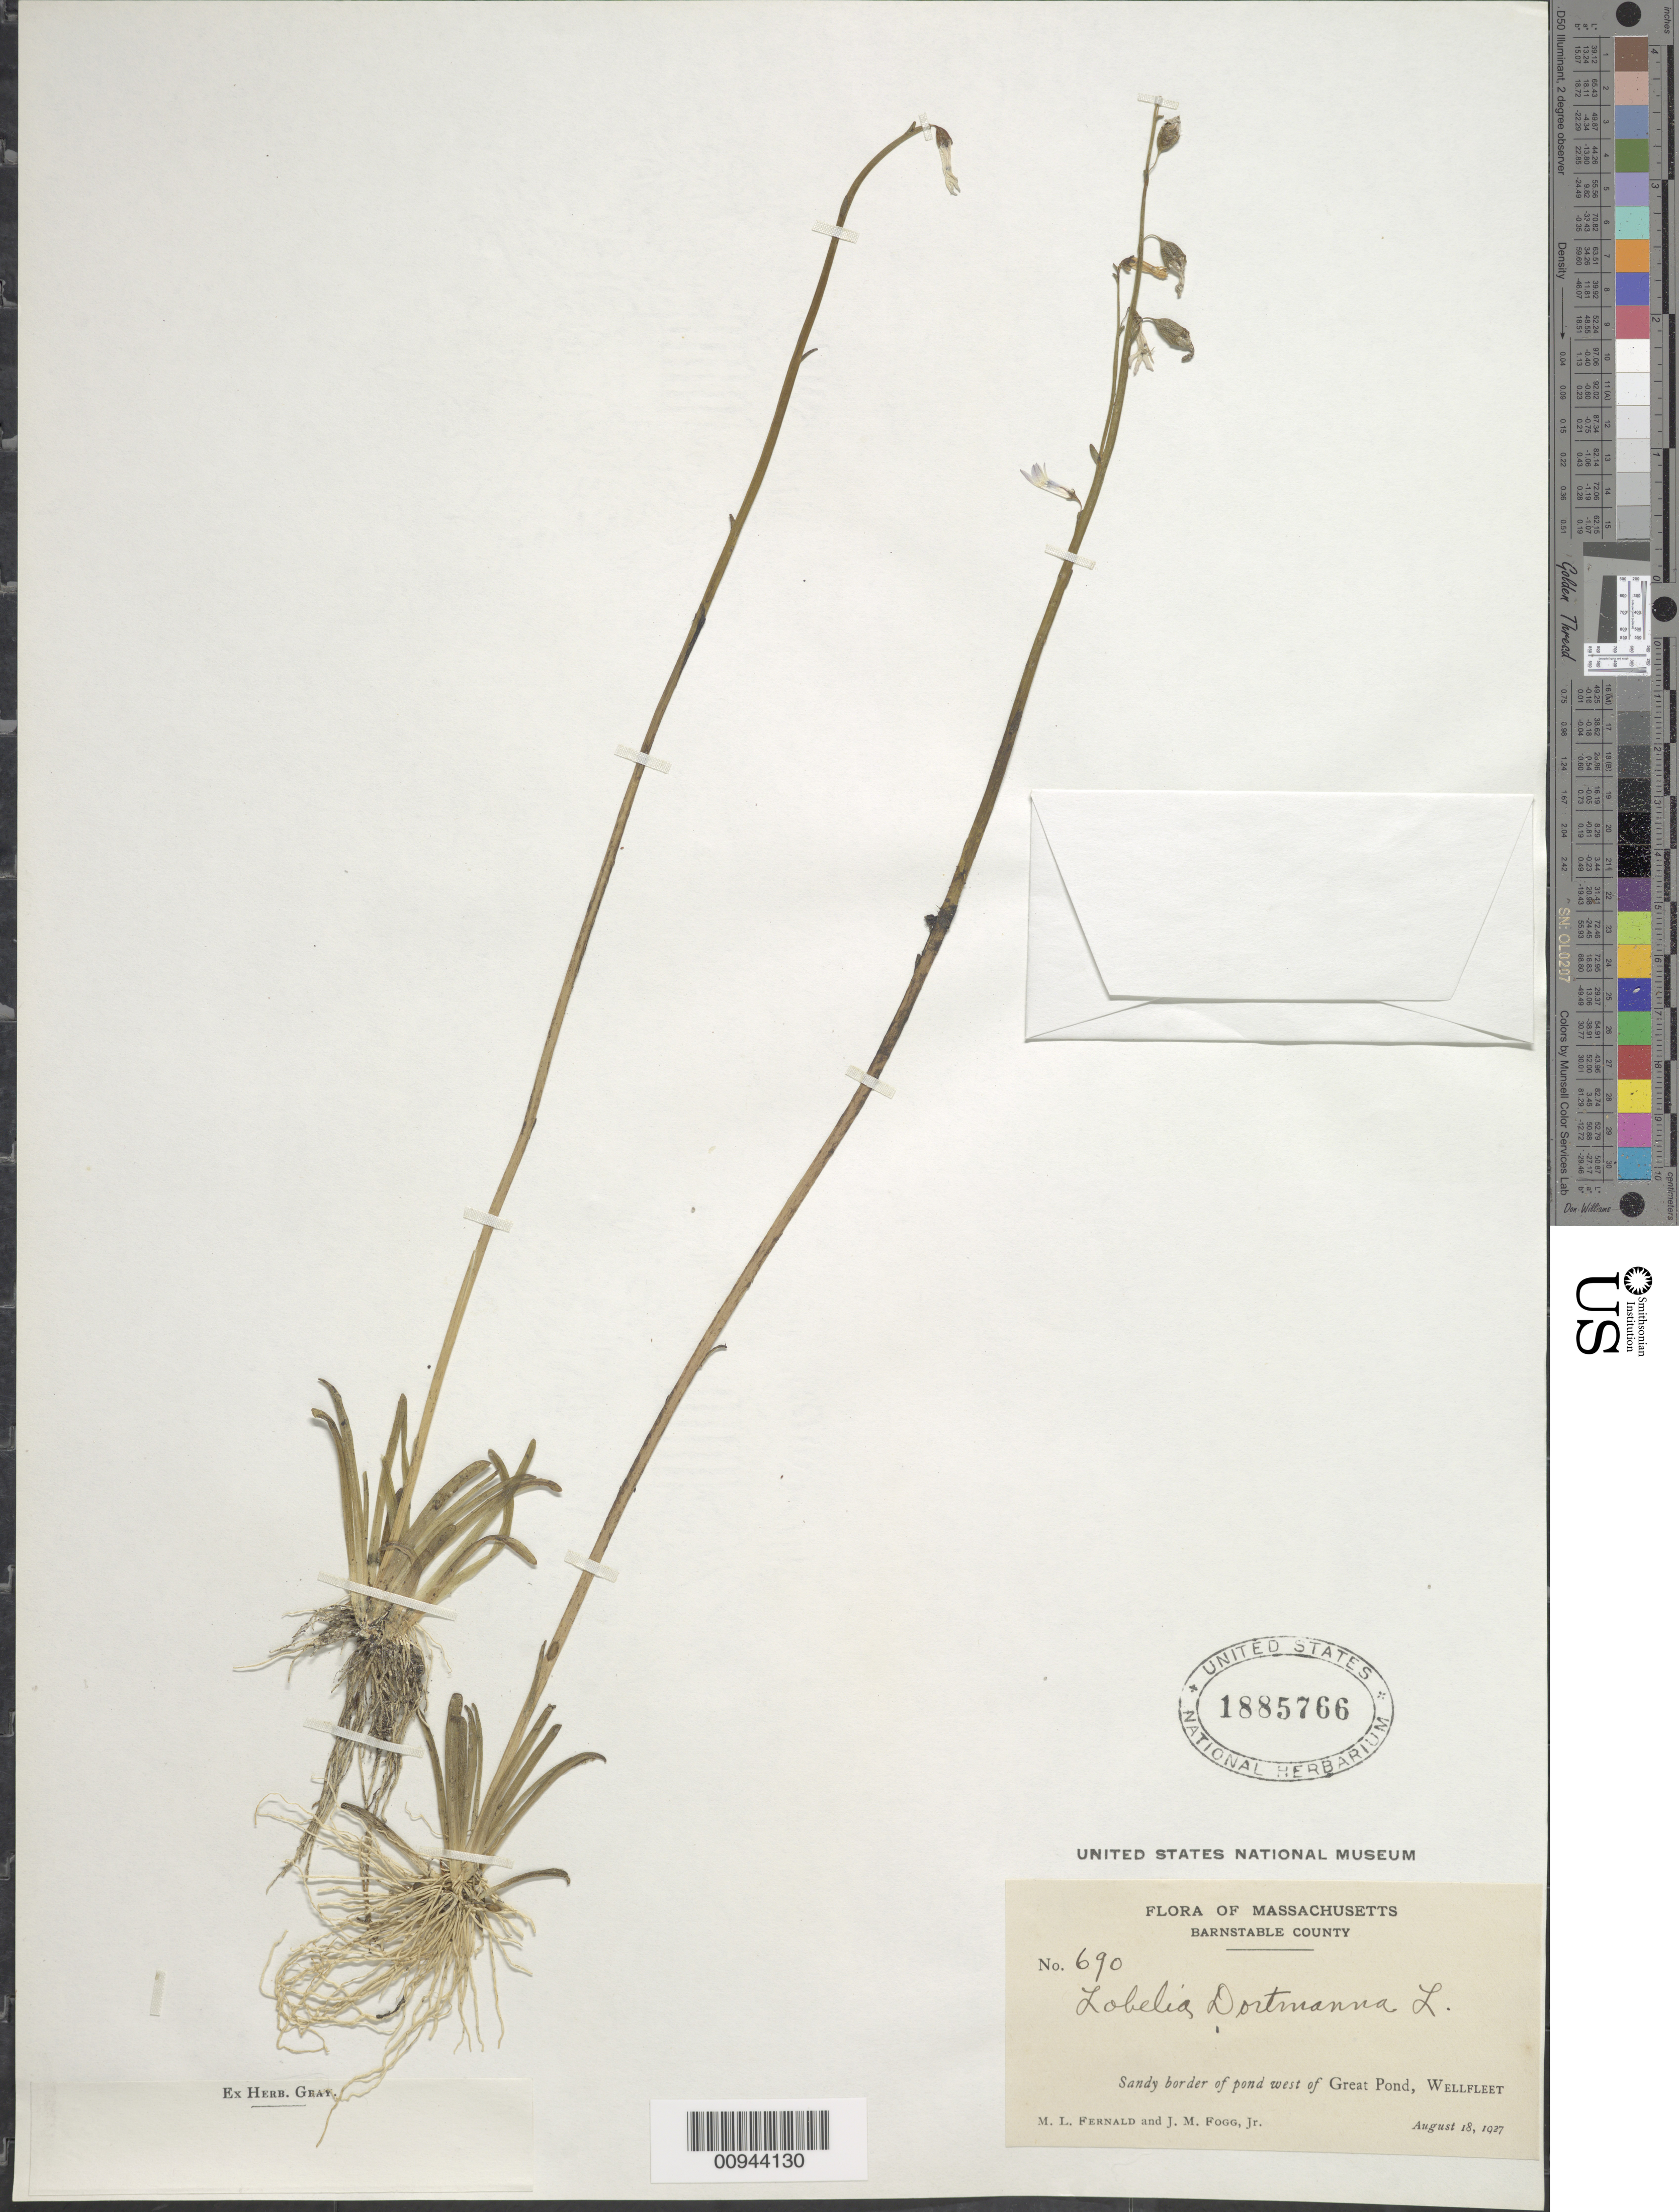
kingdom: Plantae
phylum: Tracheophyta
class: Magnoliopsida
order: Asterales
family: Campanulaceae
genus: Lobelia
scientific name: Lobelia dortmanna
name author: L.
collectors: M. L. Fernald & J. Fogg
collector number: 690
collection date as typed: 18 Aug 1927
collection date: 1927-08-18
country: United States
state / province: Massachusetts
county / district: Barnstable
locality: Great pond, Wellfleet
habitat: sandy border of pond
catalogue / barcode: US 1885766